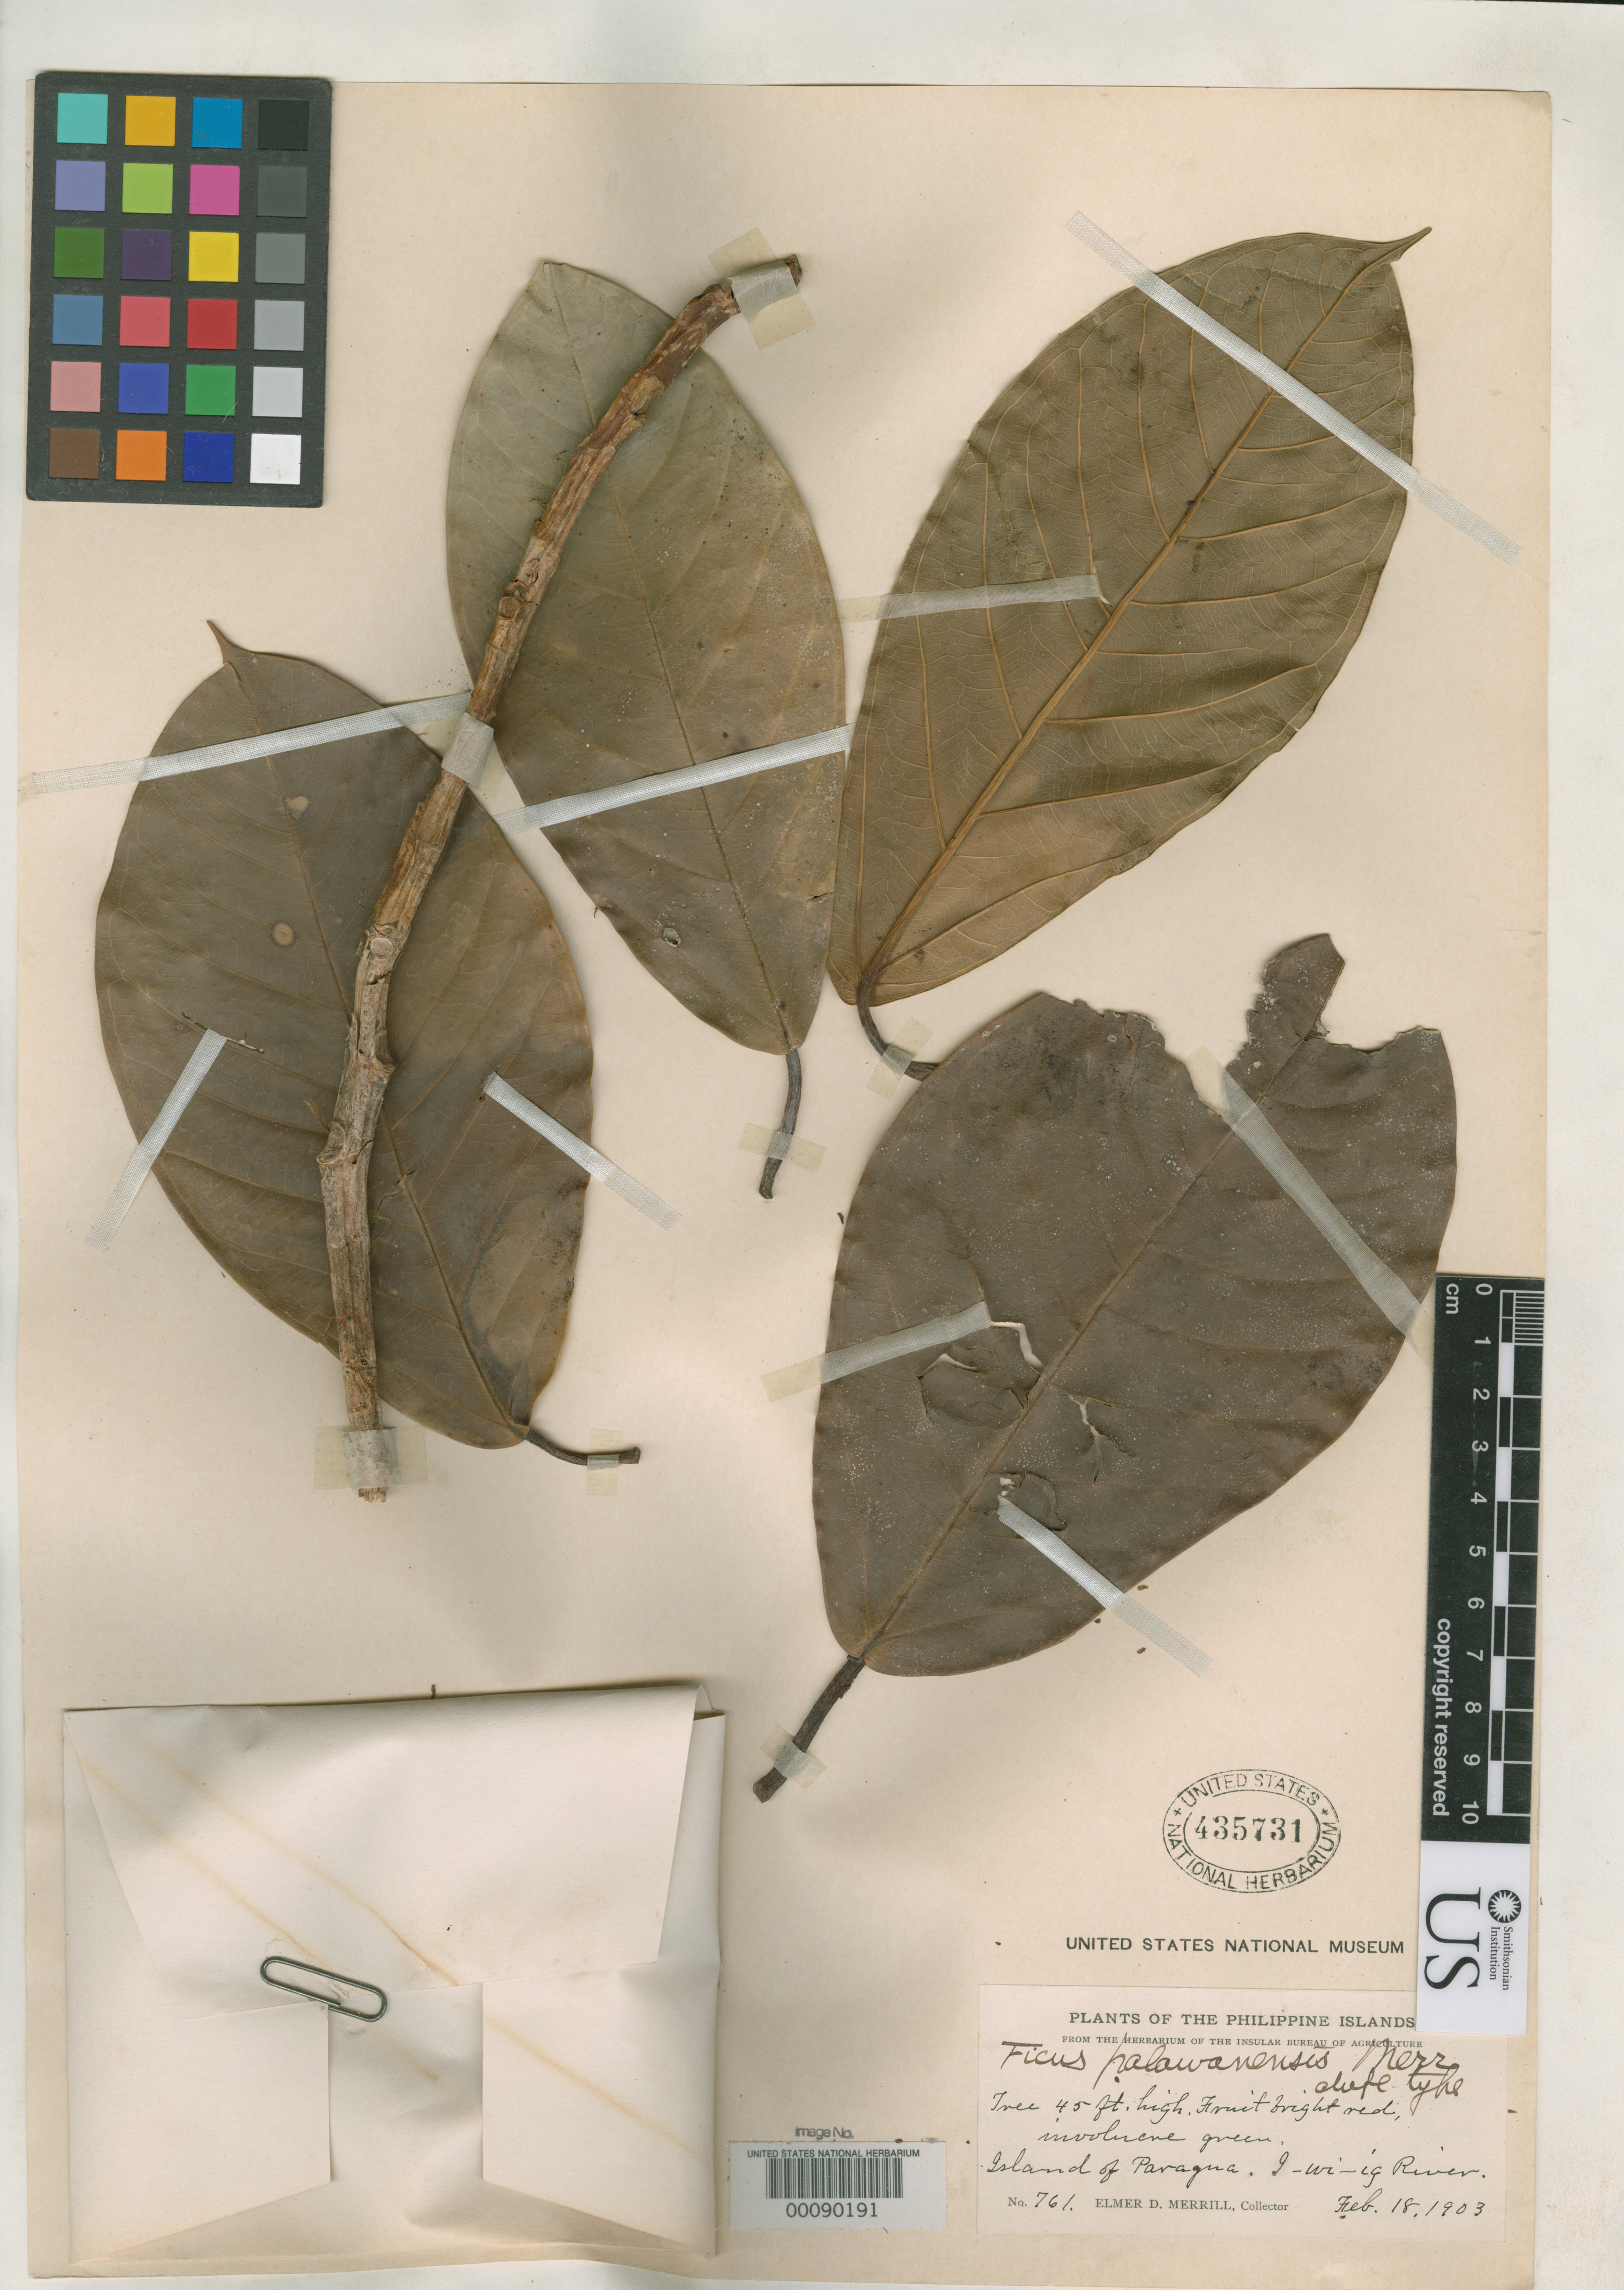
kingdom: Plantae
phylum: Tracheophyta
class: Magnoliopsida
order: Rosales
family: Moraceae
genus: Ficus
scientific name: Ficus palauanense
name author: Merr.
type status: Isotype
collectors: E. D. Merrill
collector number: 761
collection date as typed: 15 Feb 1903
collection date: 1903-02-15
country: Philippines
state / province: Mimaropa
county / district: Palawan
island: Palawan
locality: Ewiig River.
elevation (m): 100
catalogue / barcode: US 435731